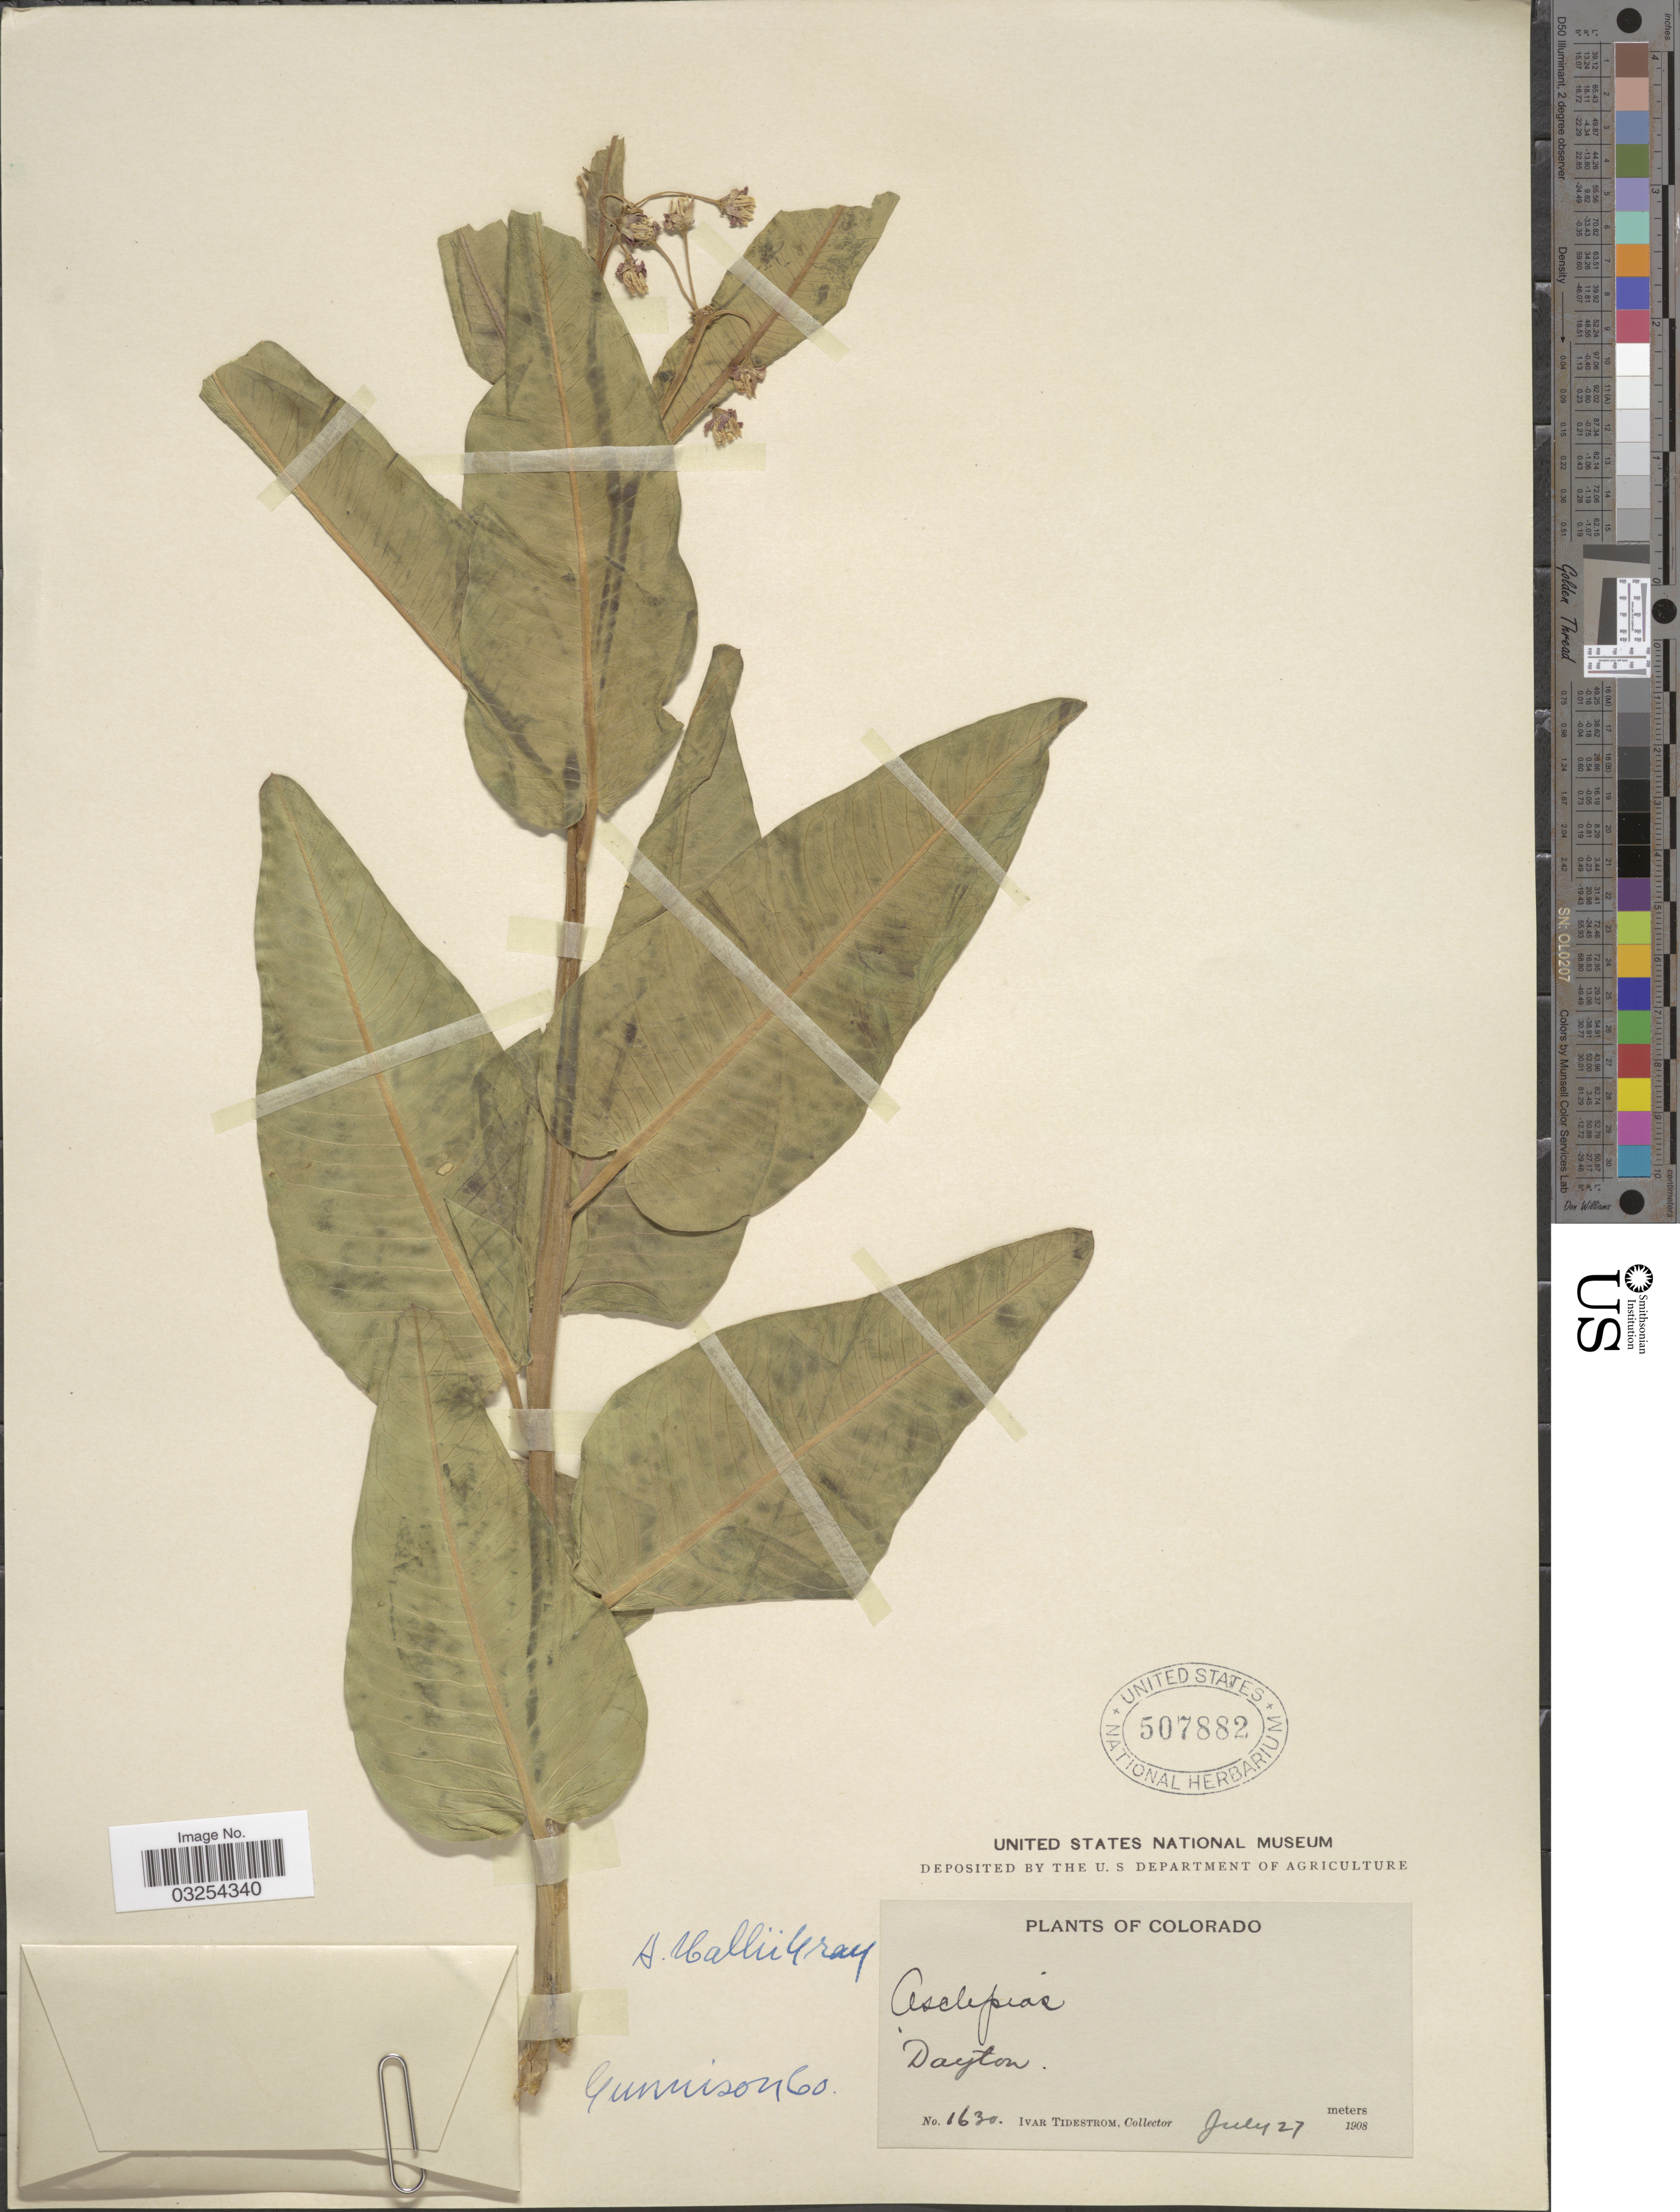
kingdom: Plantae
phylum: Tracheophyta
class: Magnoliopsida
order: Gentianales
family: Apocynaceae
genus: Asclepias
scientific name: Asclepias hallii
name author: A. Gray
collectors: I. F. Tidestrom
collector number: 1630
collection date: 1908-07-27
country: United States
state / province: Colorado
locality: Dayton. Gunnison Co.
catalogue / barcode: US 507882